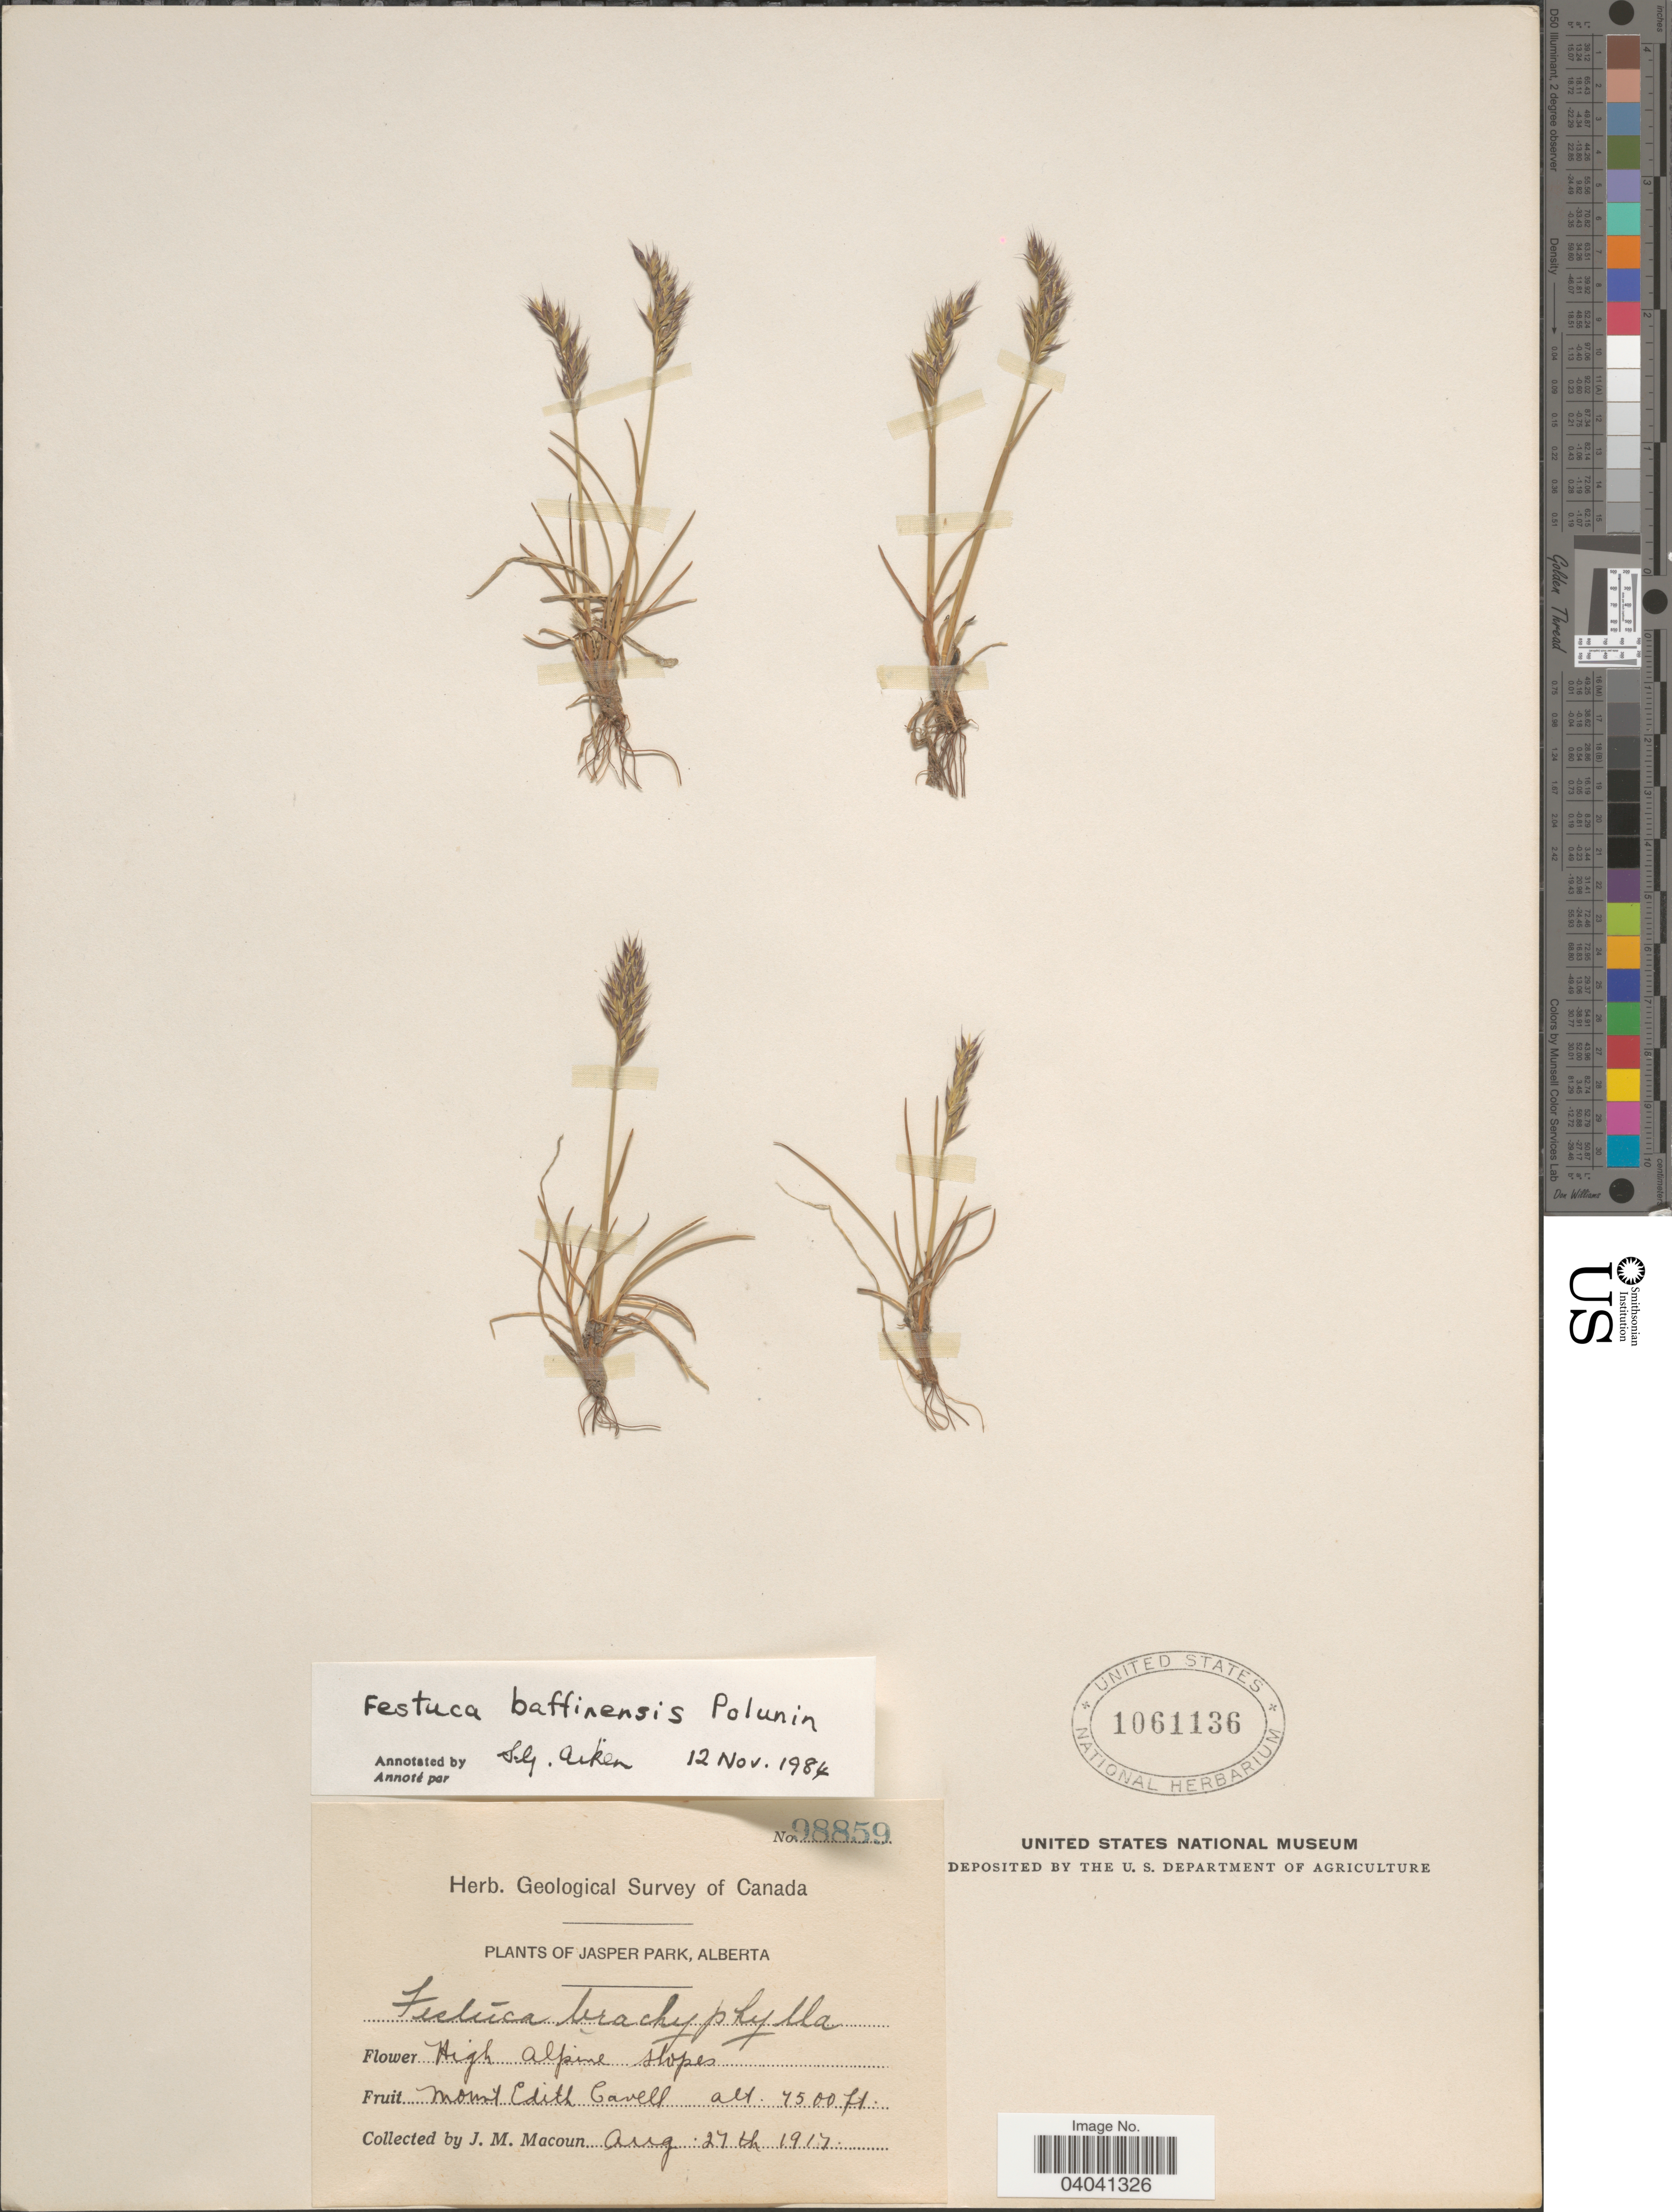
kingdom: Plantae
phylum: Tracheophyta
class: Liliopsida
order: Poales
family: Poaceae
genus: Festuca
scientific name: Festuca baffinensis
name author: Polunin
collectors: J. M. Macoun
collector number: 98859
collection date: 1917-08-27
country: Canada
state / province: Alberta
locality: Jasper Park. Mount Edith Cavell.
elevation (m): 2286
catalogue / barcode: US 1061136